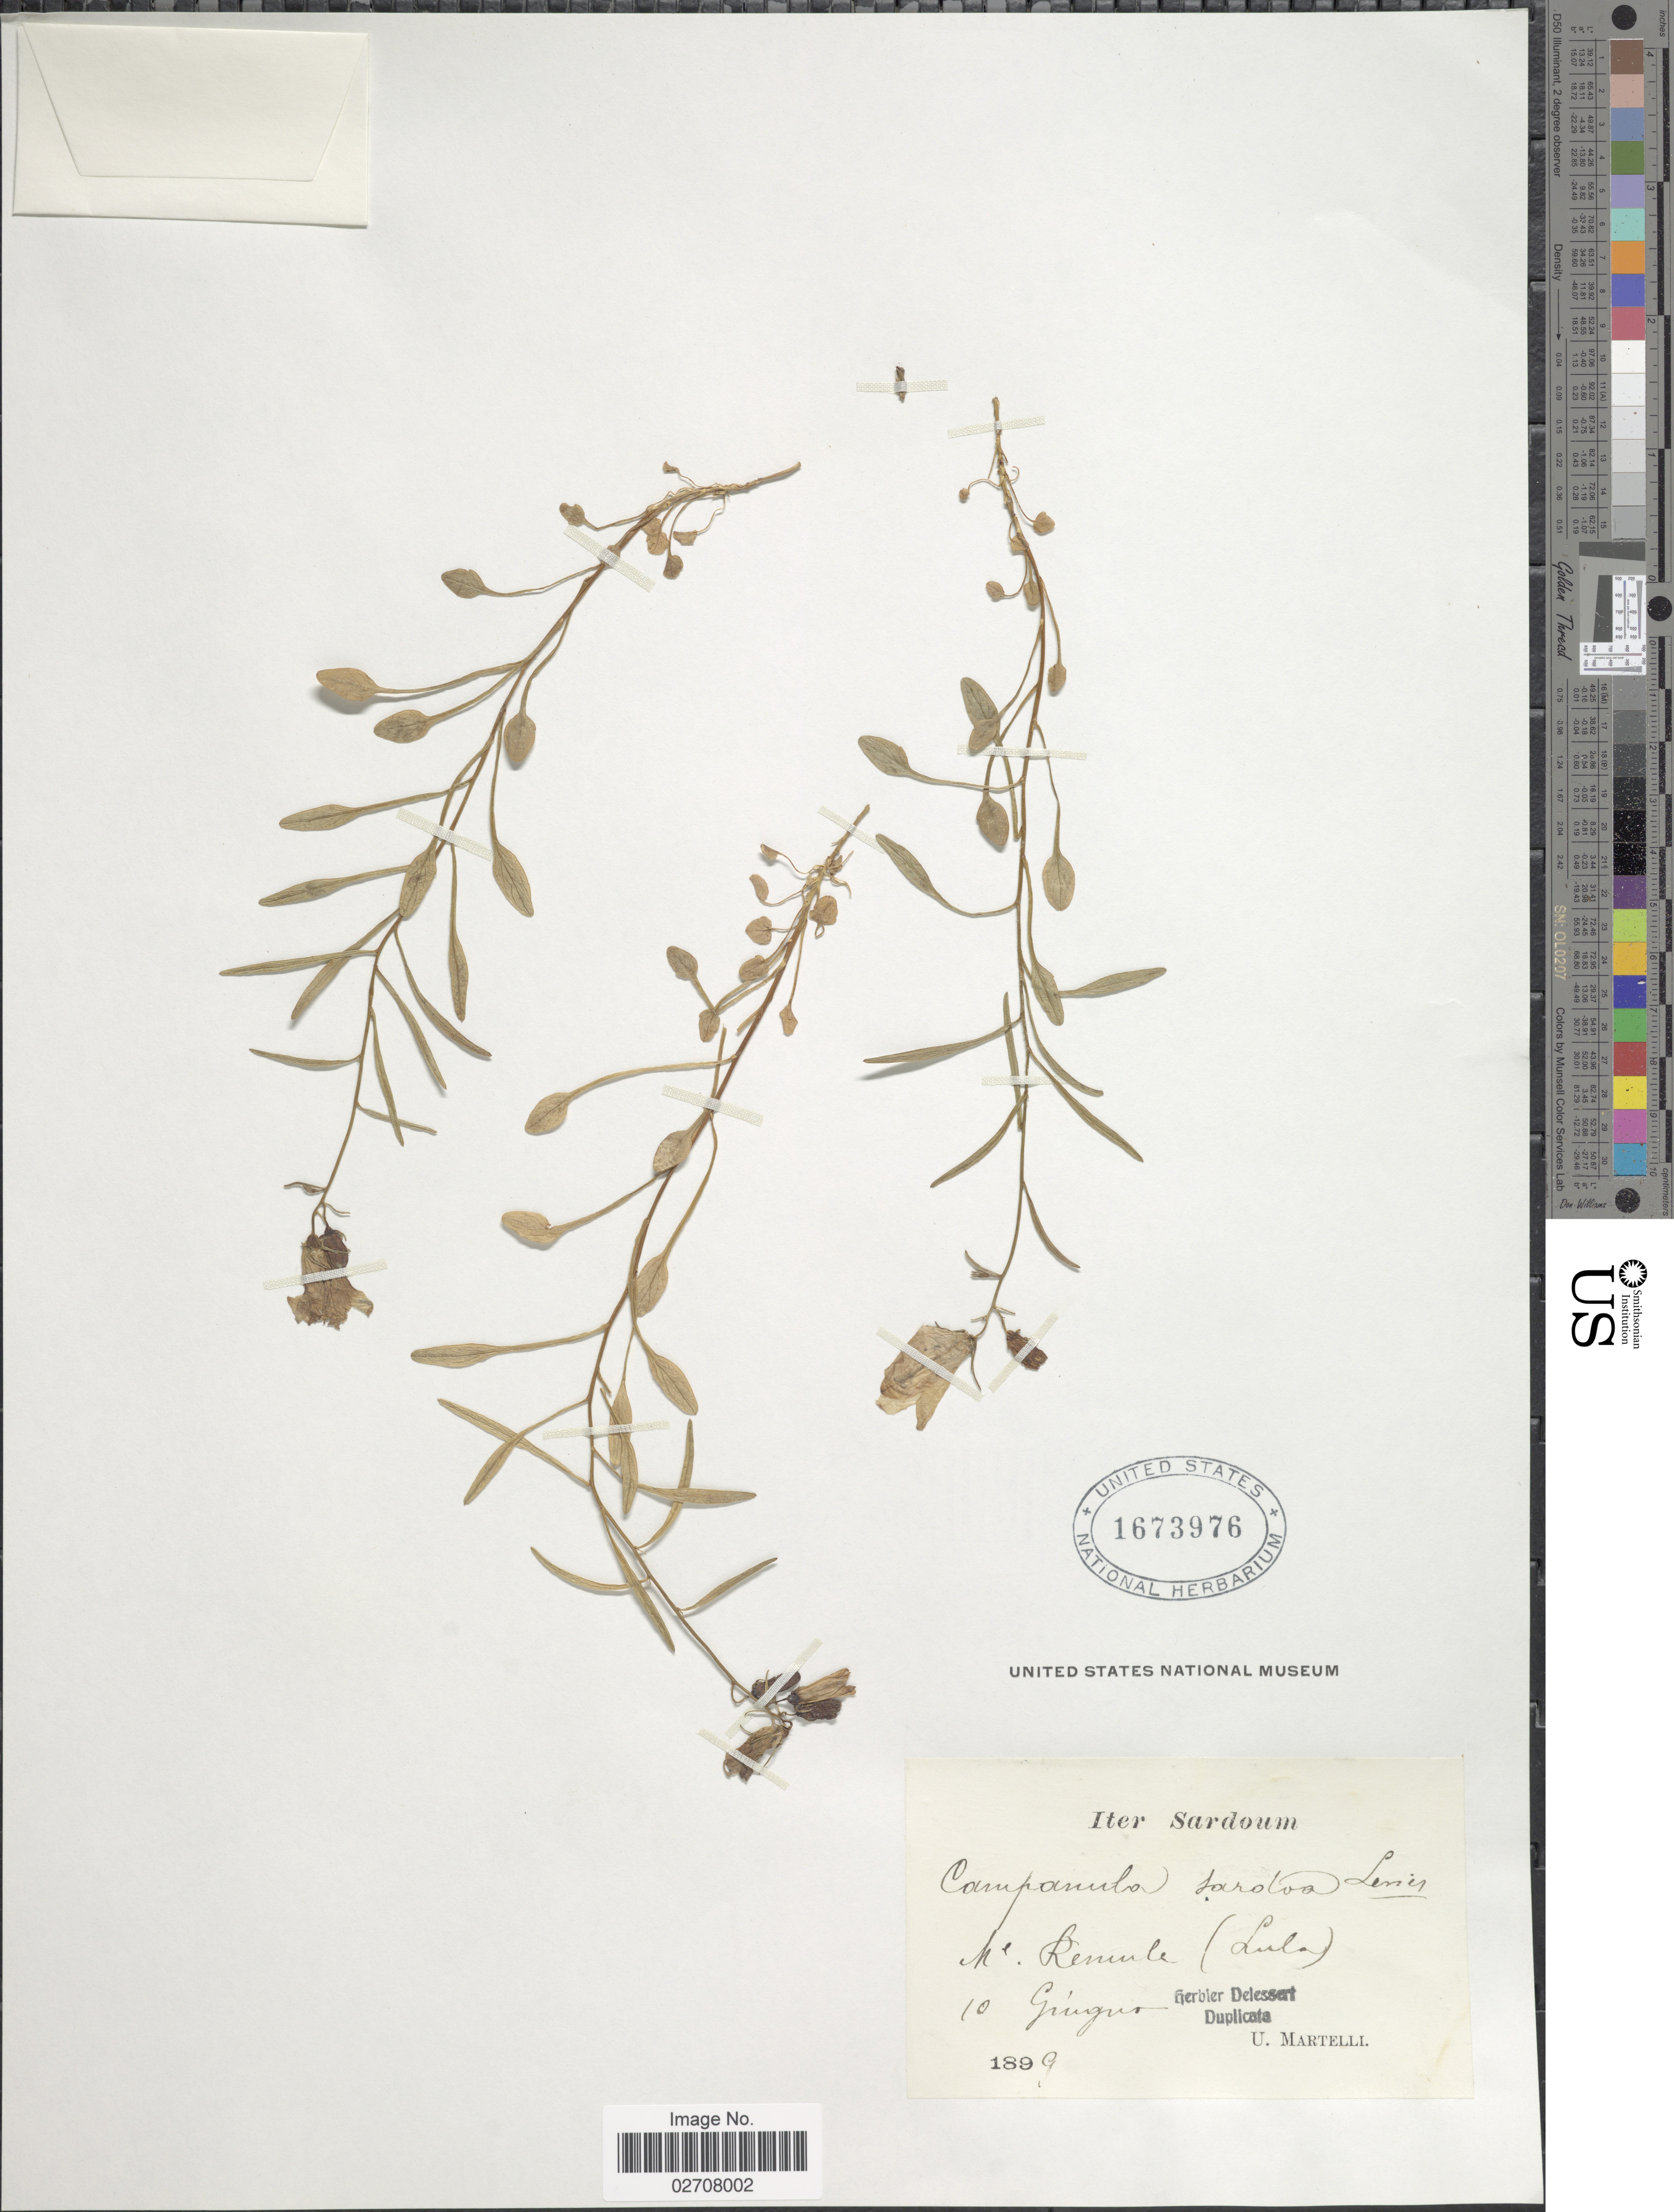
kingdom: Plantae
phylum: Tracheophyta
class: Magnoliopsida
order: Asterales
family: Campanulaceae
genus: Campanula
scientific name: Campanula sardoa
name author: Levier ex Nym.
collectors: U. Martelli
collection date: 1899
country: Italy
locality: Sardoum, Me. Remuile (Lula) 10 Gringno [interpreted]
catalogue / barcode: US 1673976